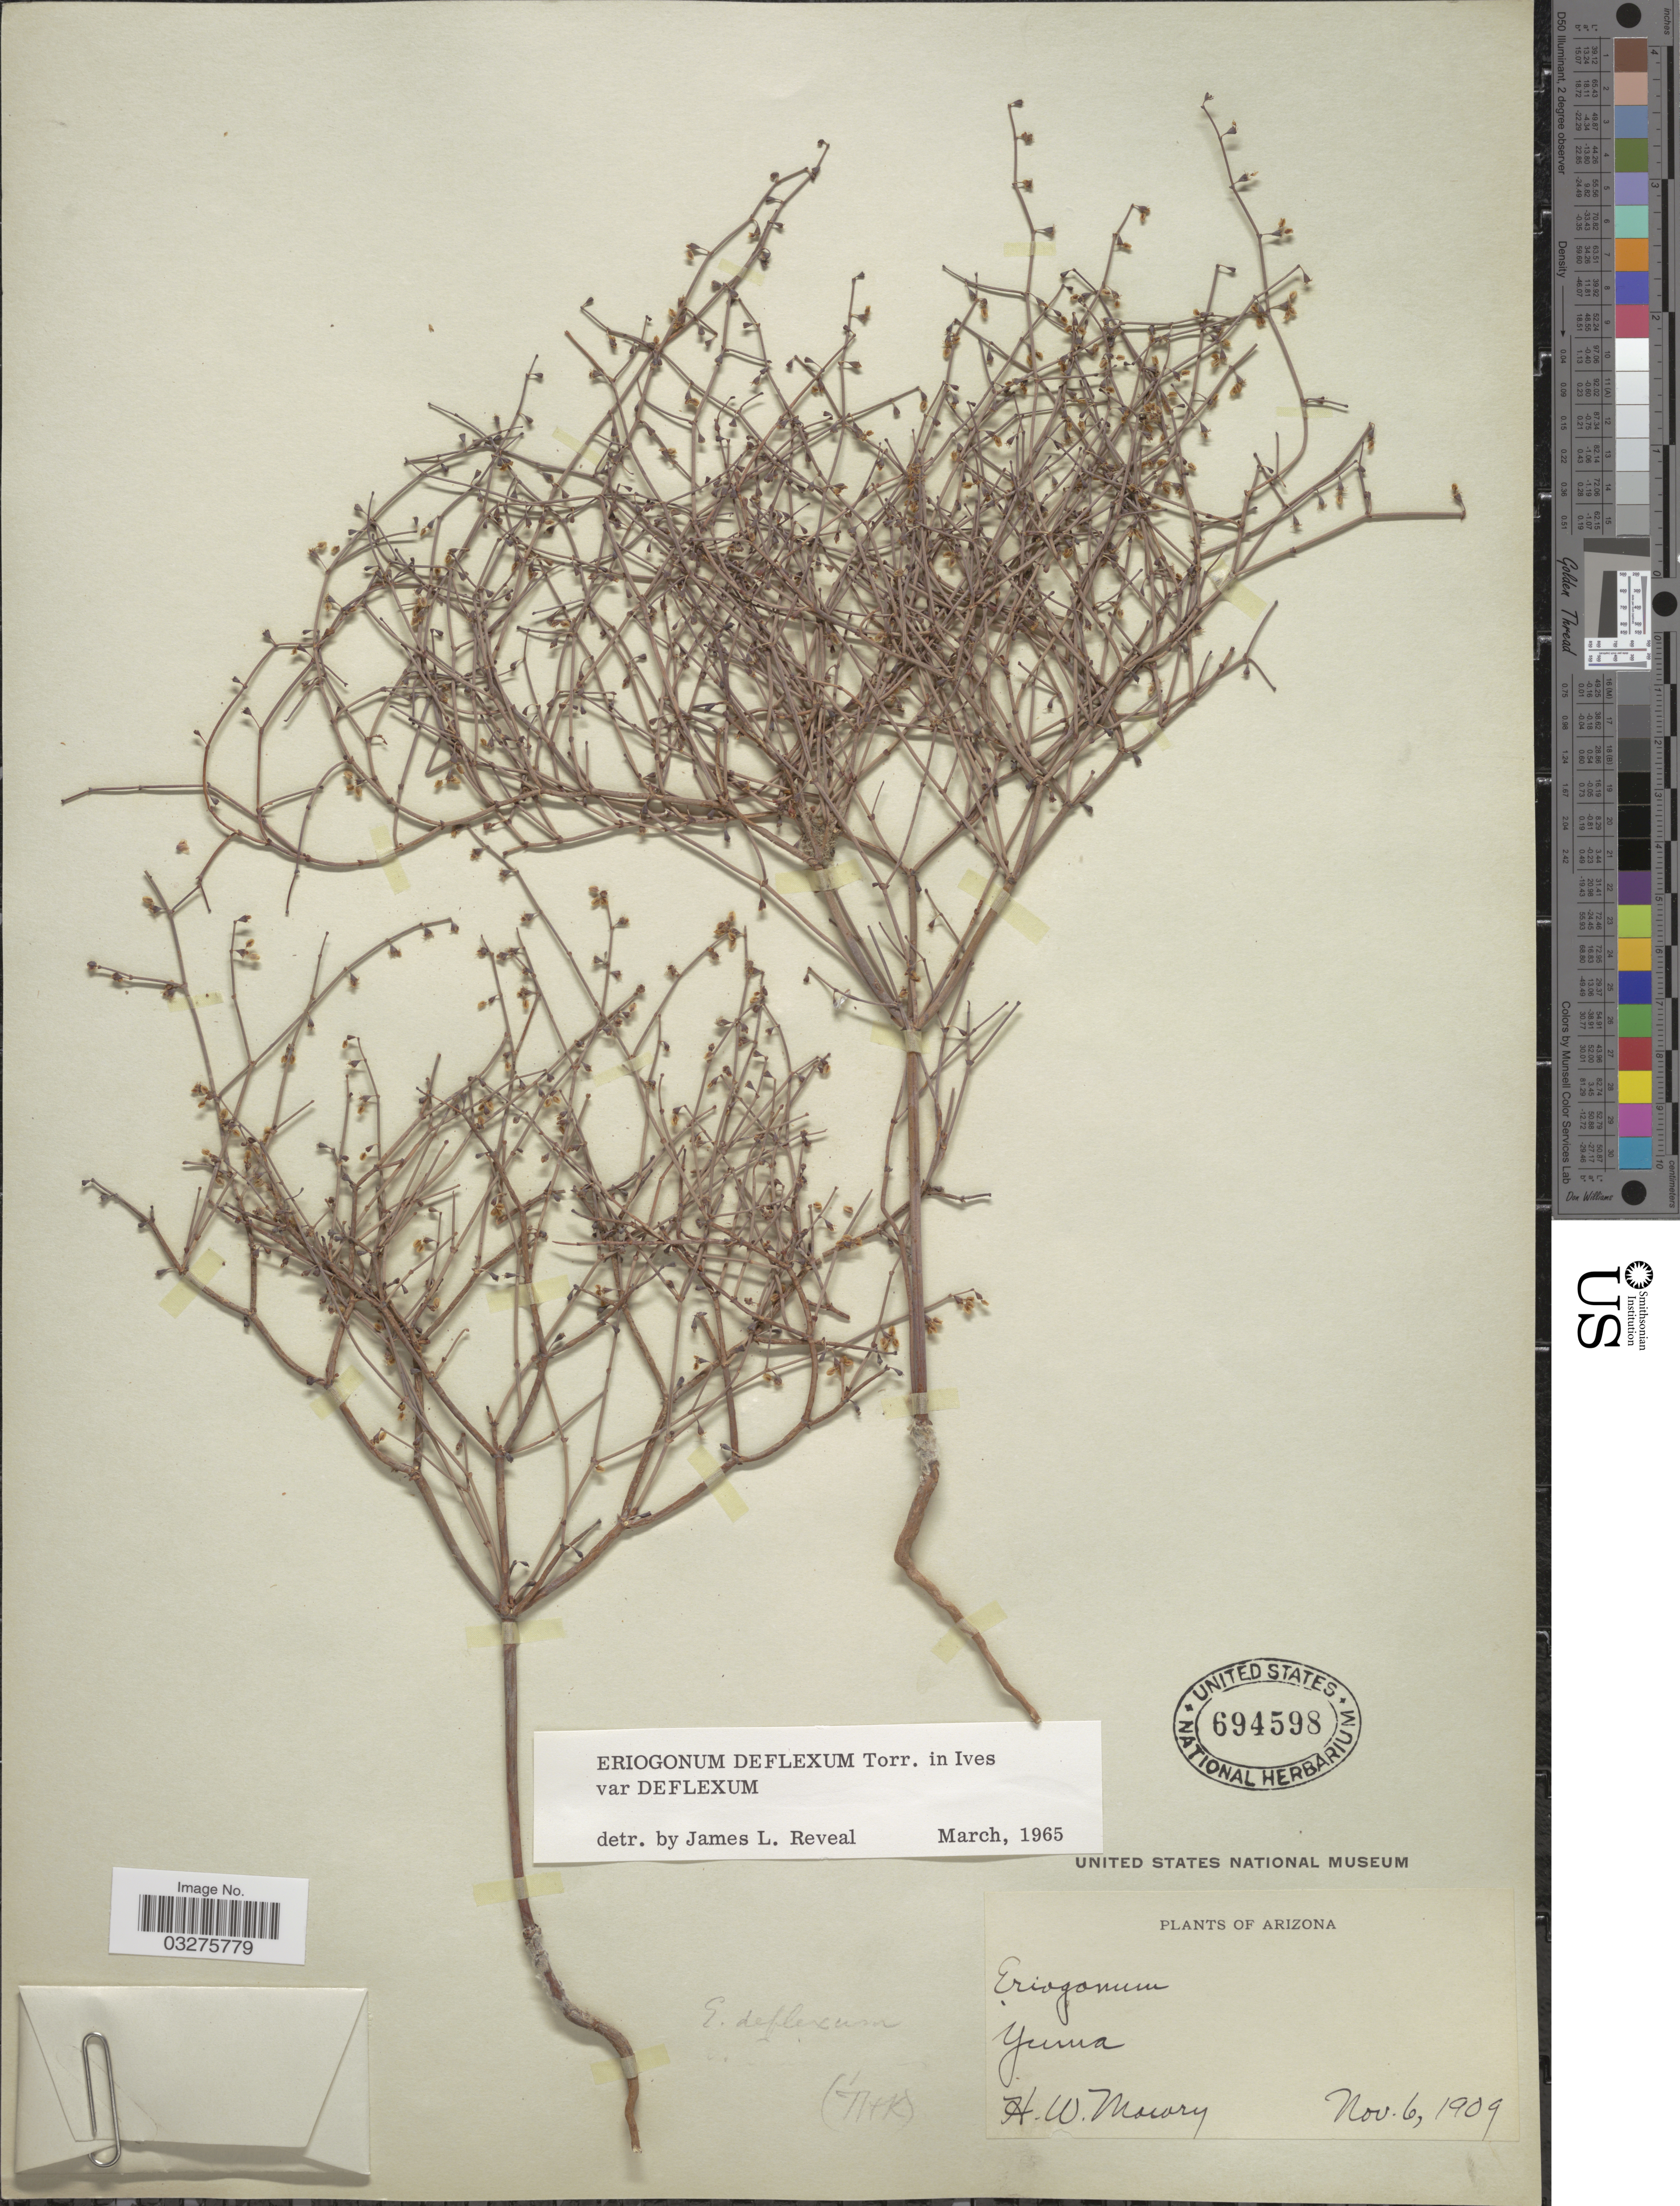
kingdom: Plantae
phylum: Tracheophyta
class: Magnoliopsida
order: Caryophyllales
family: Polygonaceae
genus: Eriogonum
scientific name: Eriogonum deflexum var. deflexum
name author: Torr. in Ives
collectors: H. Mowry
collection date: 1909-11-06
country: United States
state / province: Arizona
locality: Yuma.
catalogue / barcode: US 694598